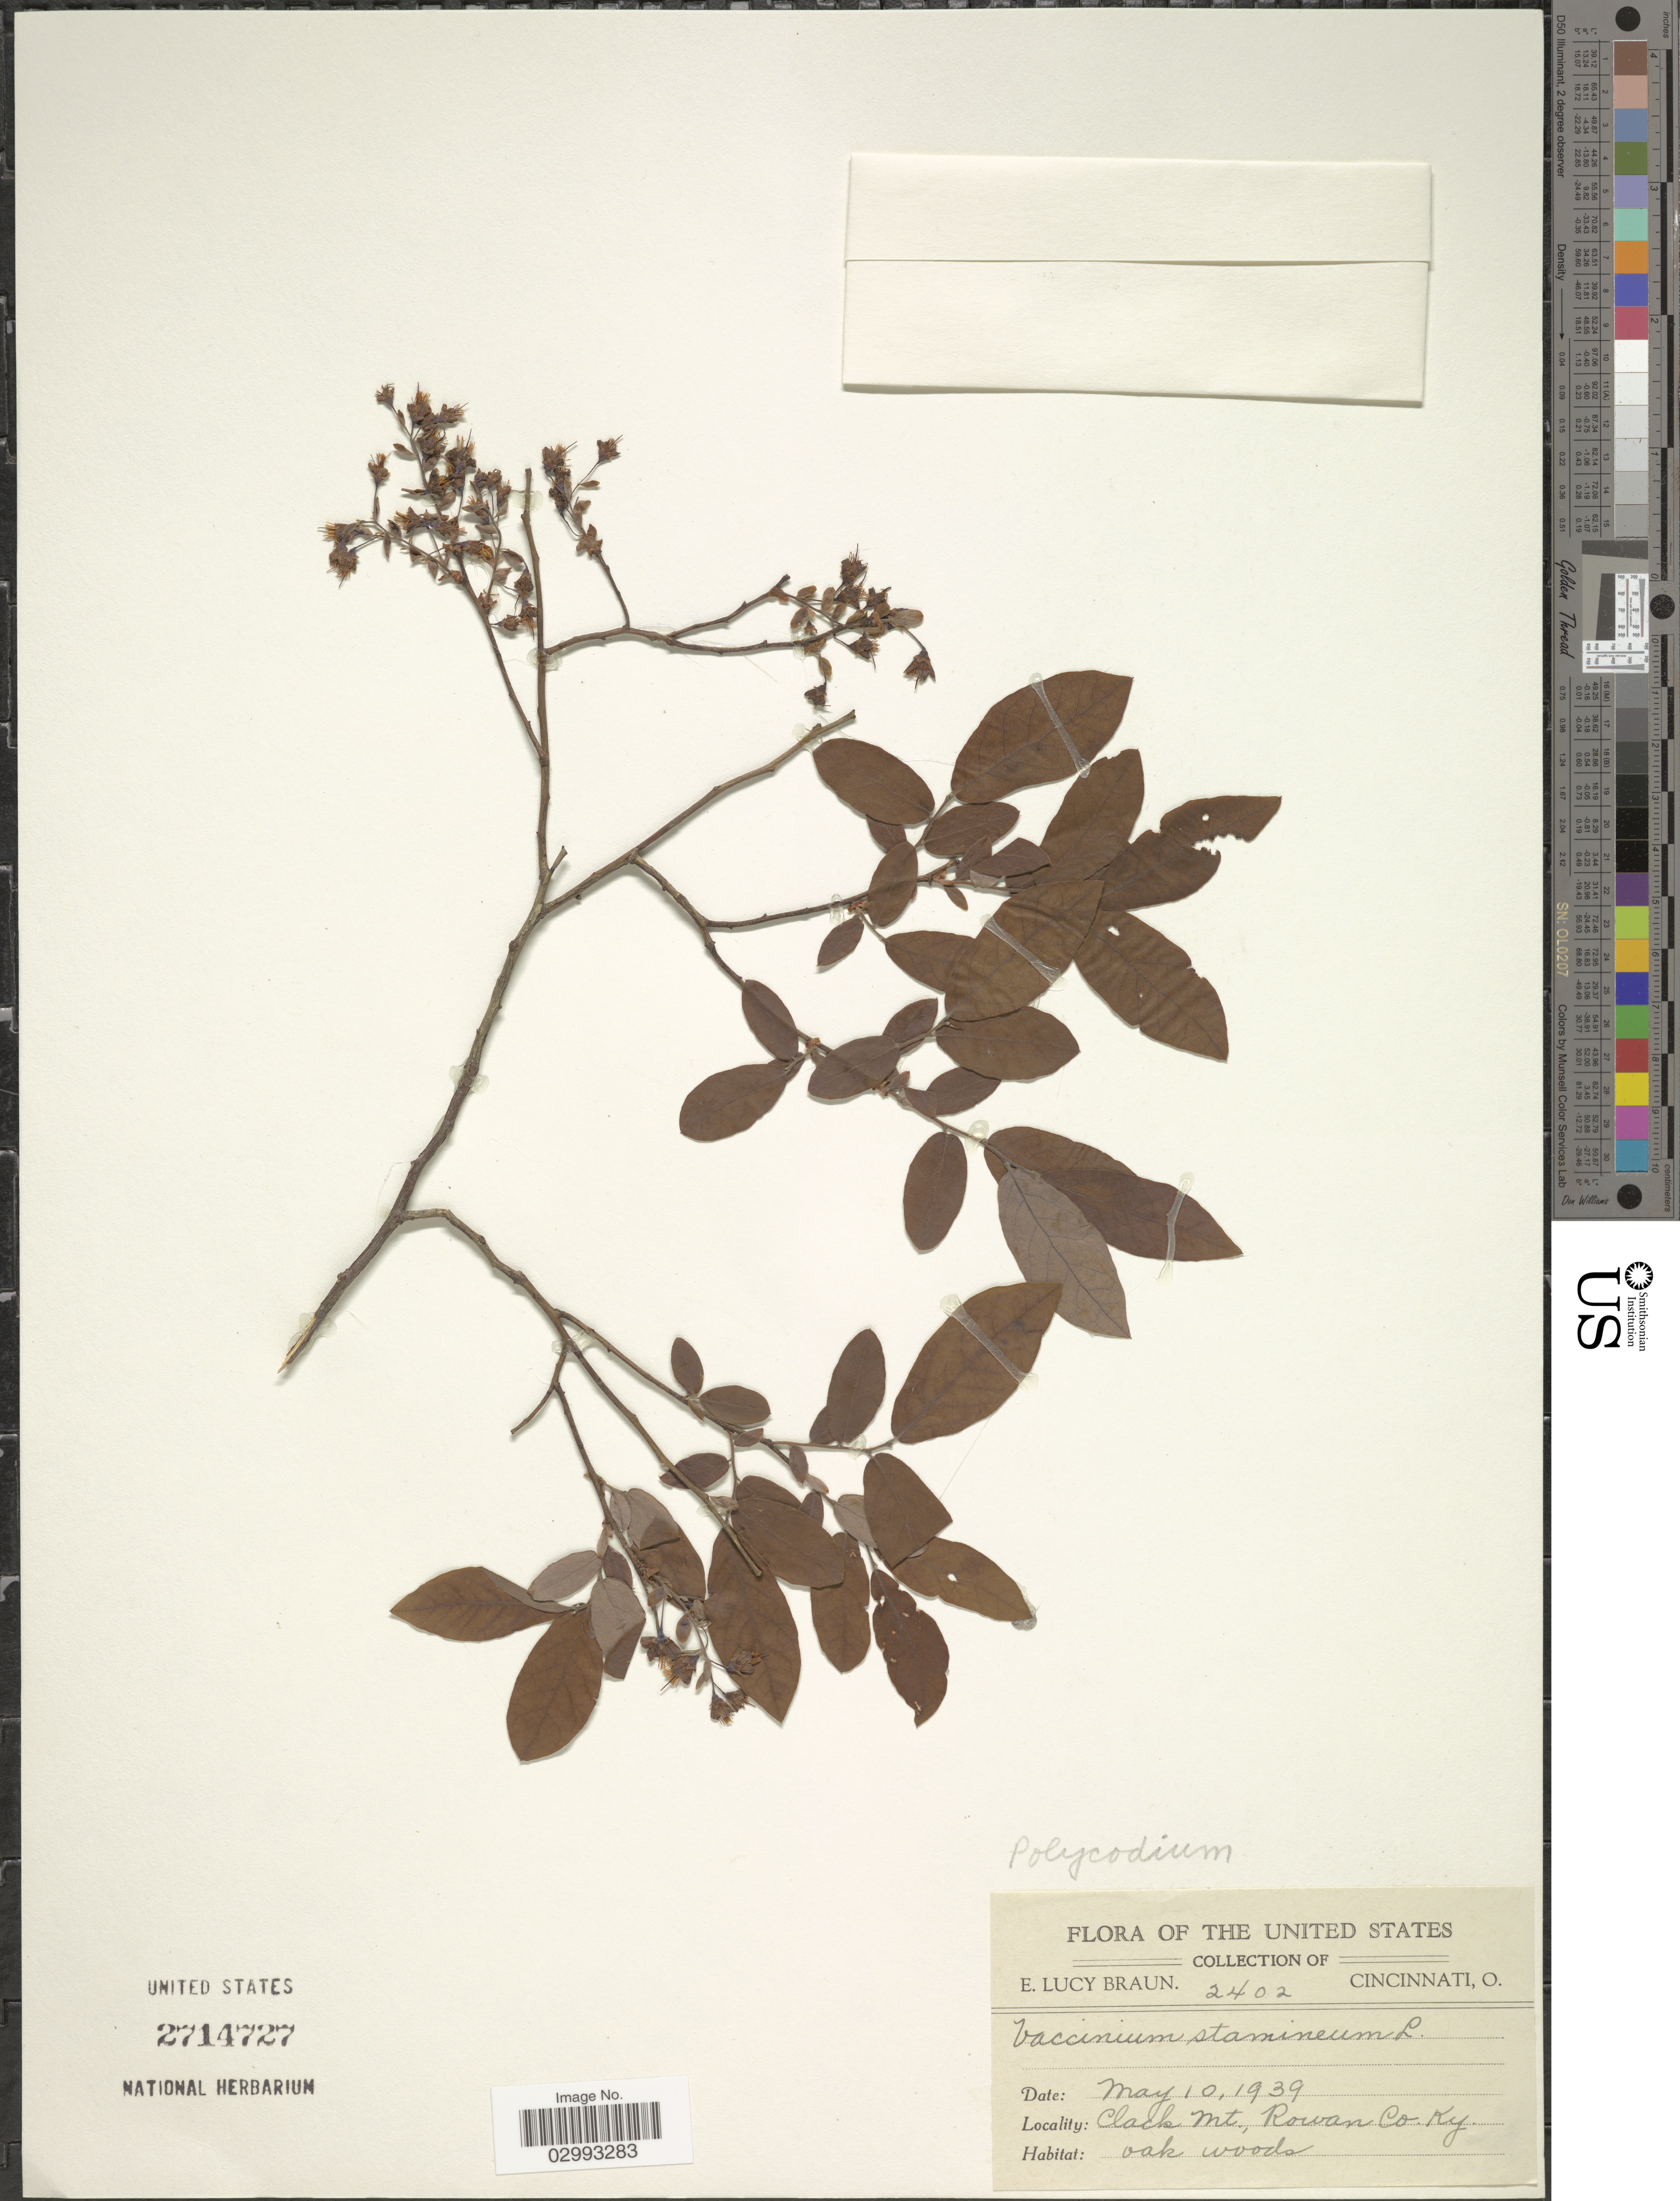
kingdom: Plantae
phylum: Tracheophyta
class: Magnoliopsida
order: Ericales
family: Ericaceae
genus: Polycodium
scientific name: Polycodium stamineum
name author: (L.) Greene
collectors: E. L. Braun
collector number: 2402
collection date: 1939-05-10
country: United States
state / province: Kentucky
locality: Clack Mt., Rowan Co.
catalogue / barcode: US 2714727